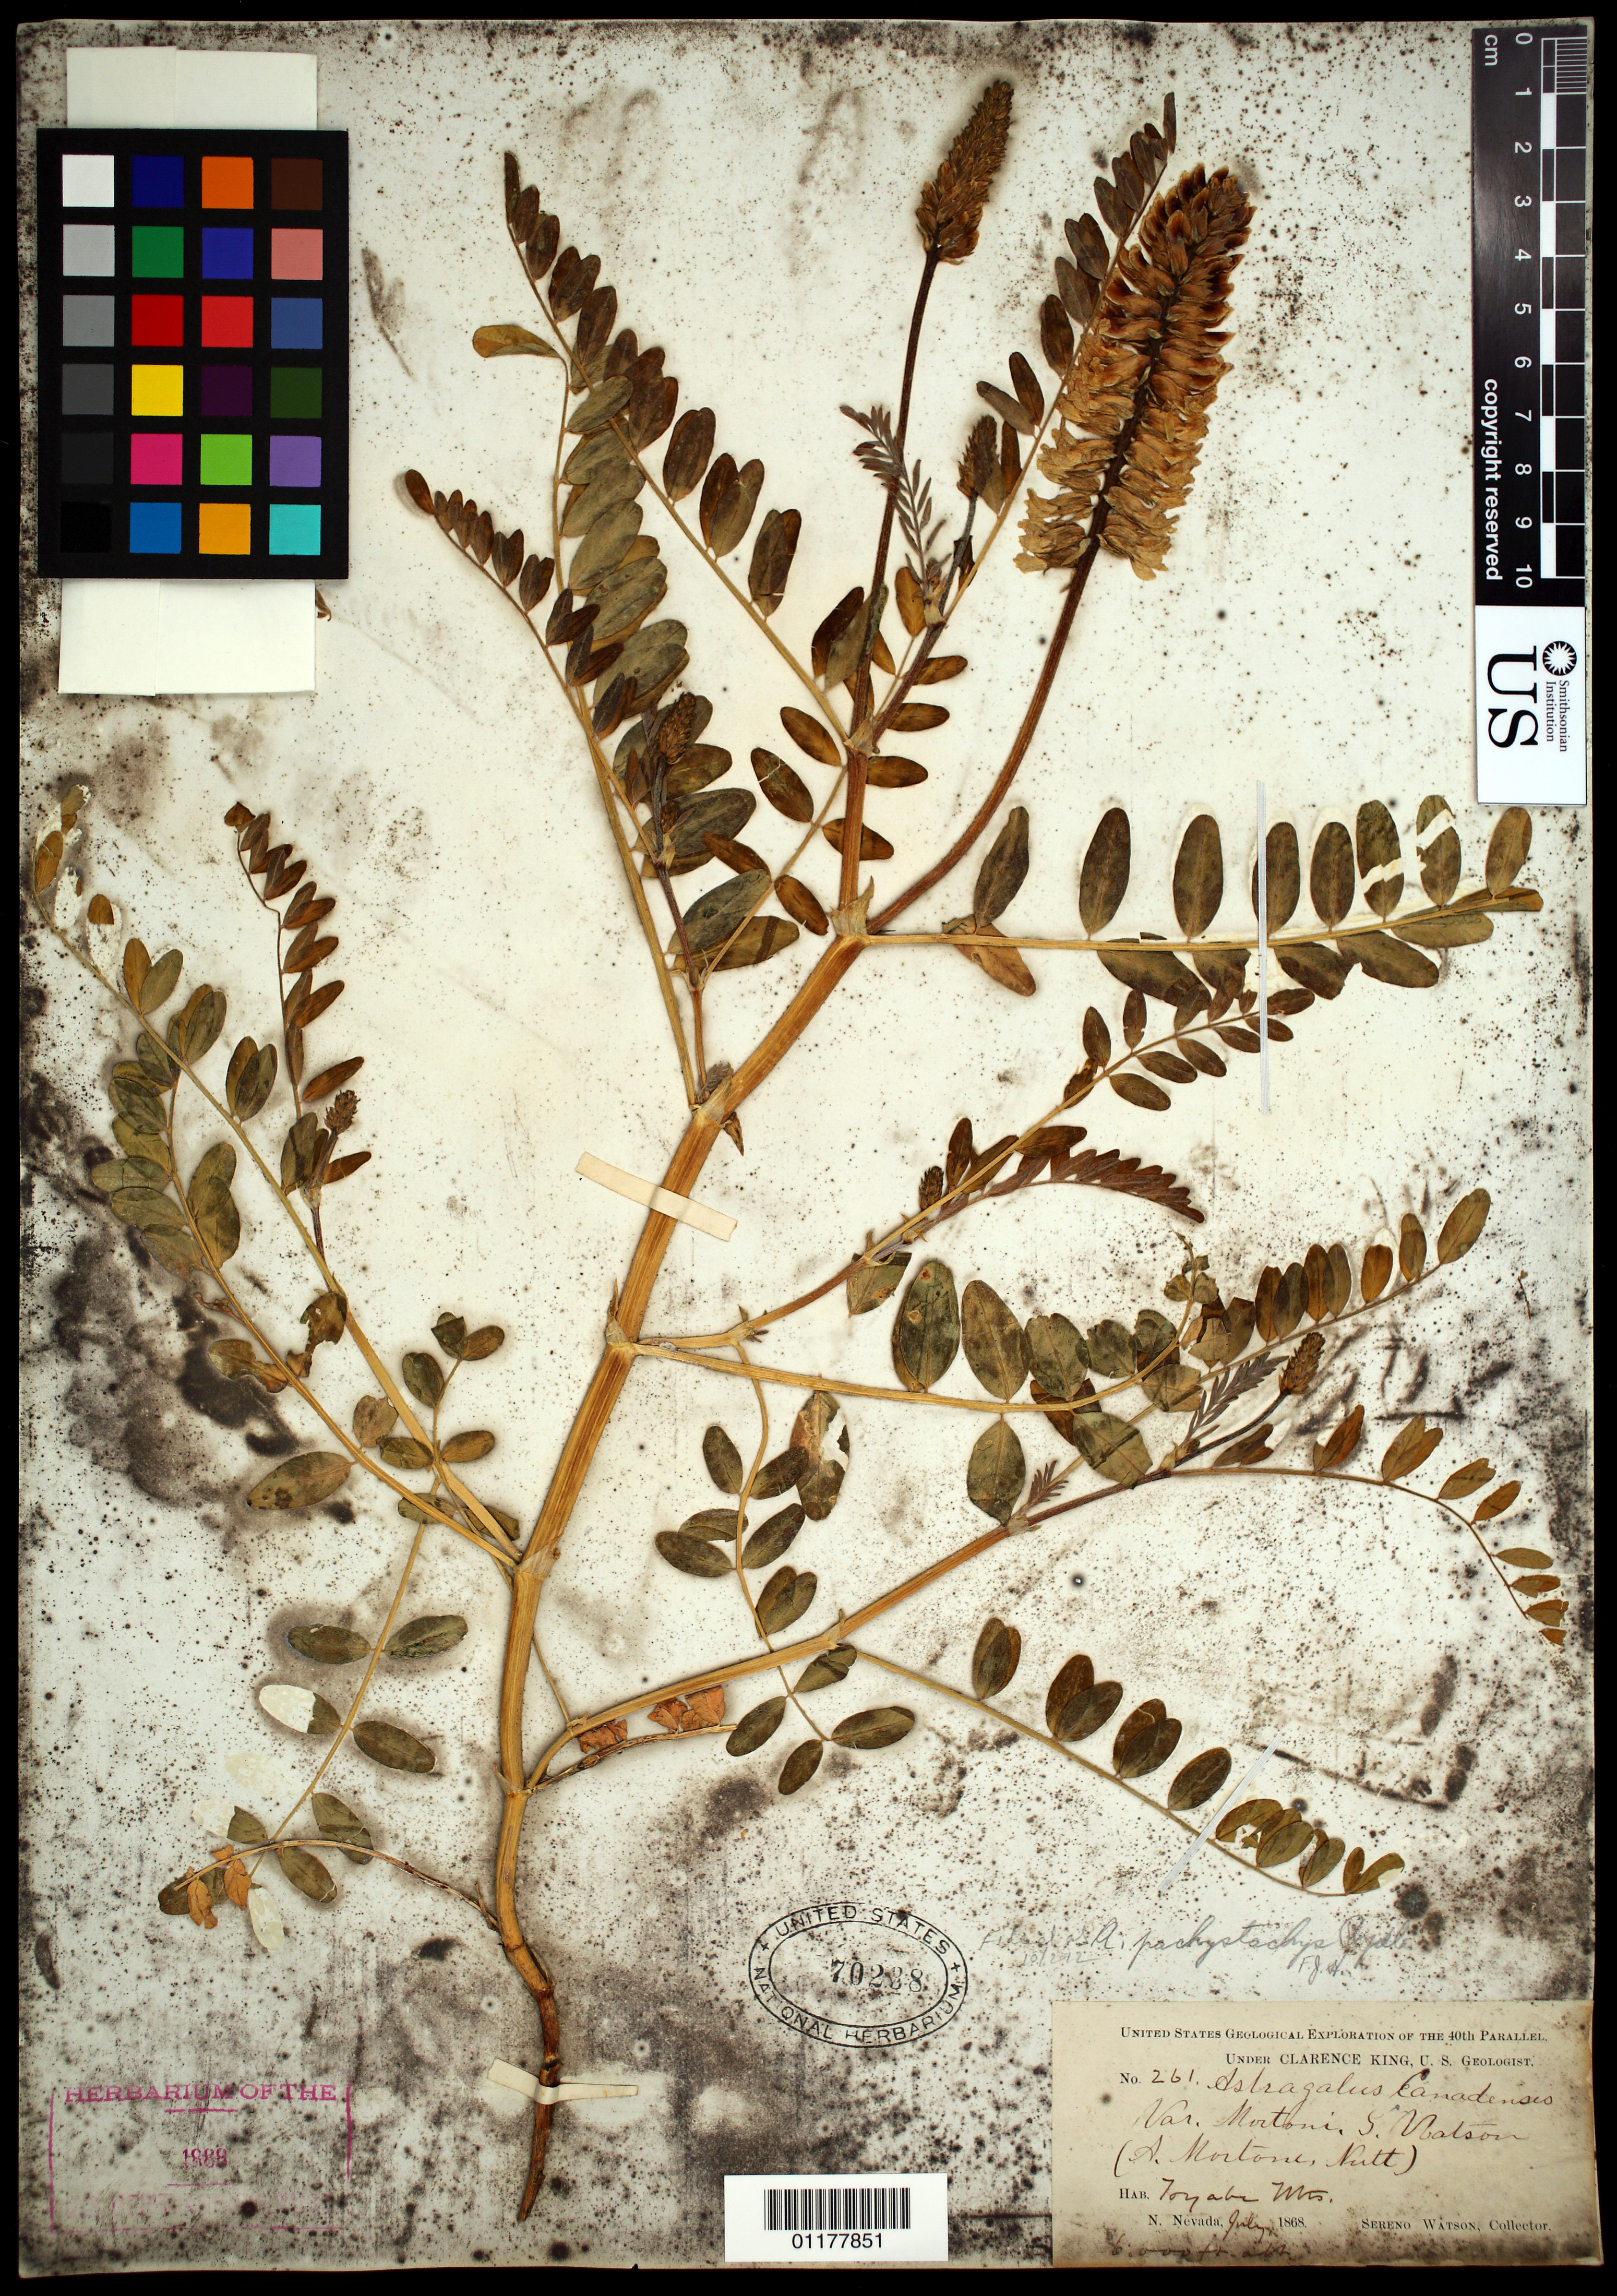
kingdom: Plantae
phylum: Tracheophyta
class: Magnoliopsida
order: Fabales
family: Fabaceae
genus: Astragalus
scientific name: Astragalus pachystachys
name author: Bunge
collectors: S. Watson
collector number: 261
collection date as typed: Jul 1868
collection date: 1868-07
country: United States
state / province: Nevada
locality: Toyabe Mountains.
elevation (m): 1829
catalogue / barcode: US 70288